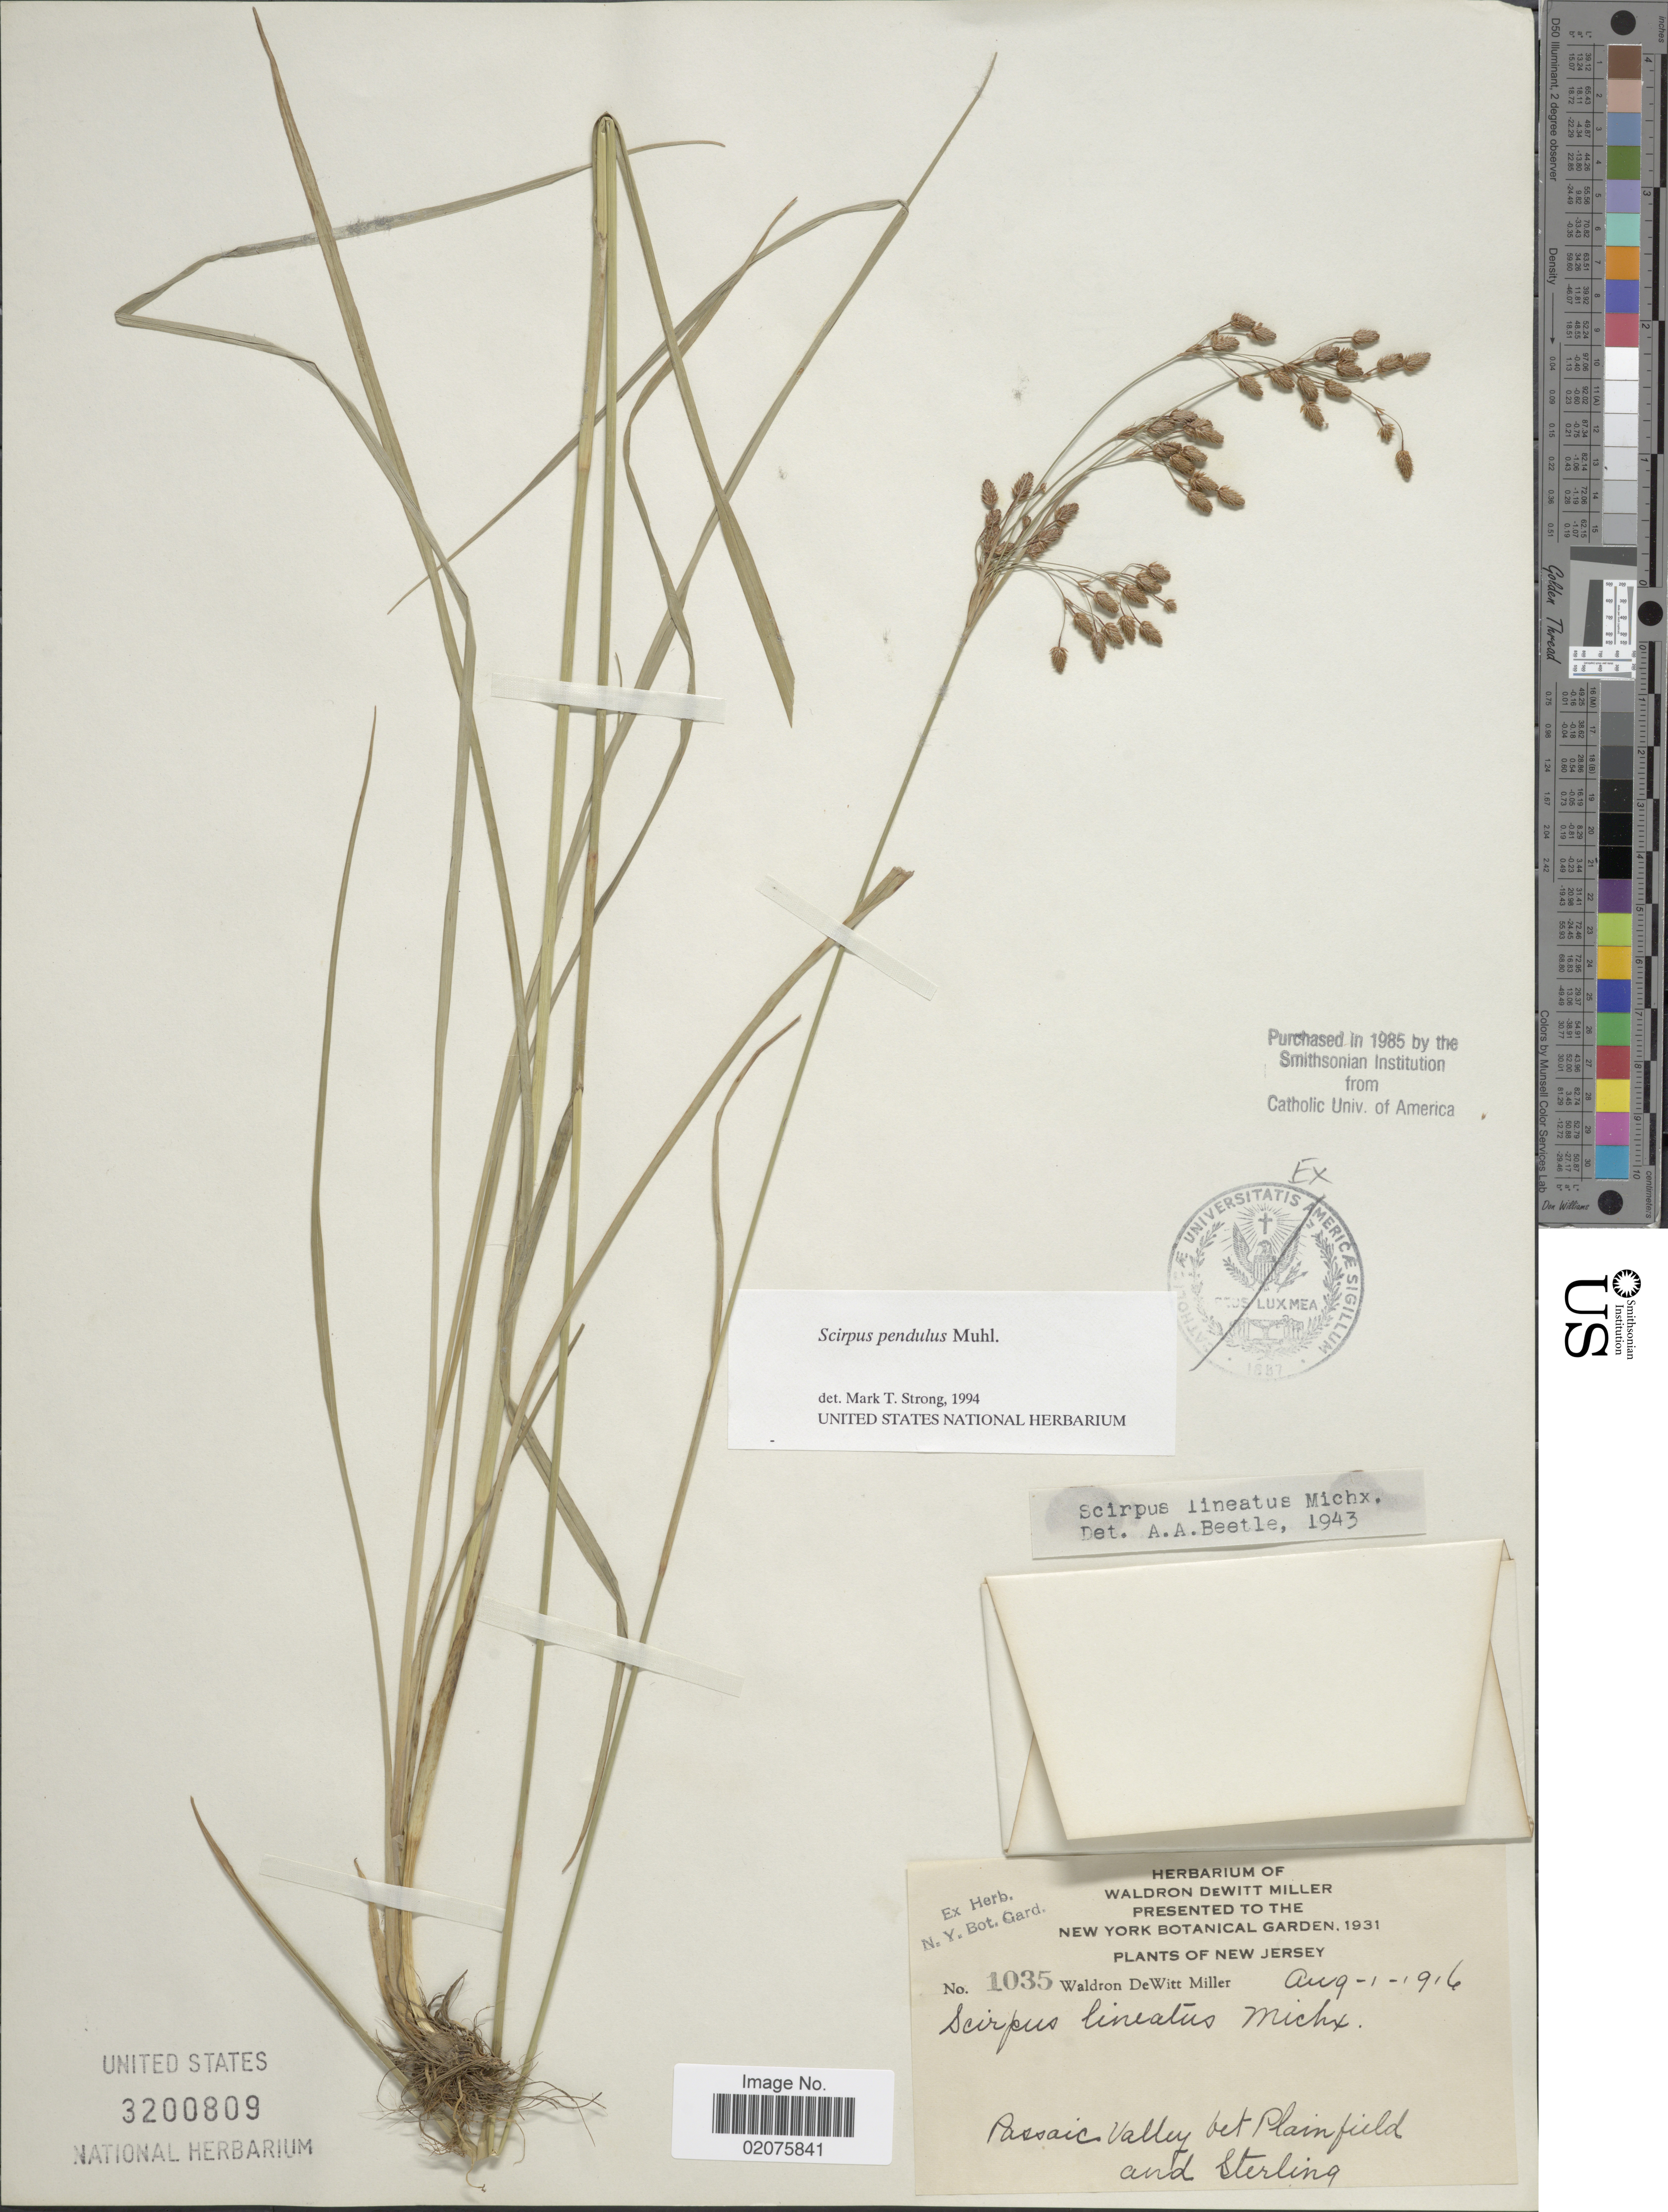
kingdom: Plantae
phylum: Tracheophyta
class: Liliopsida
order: Poales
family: Cyperaceae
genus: Scirpus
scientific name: Scirpus pendulus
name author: Muhl.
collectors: W. Miller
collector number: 1035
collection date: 1916-08-01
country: United States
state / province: New Jersey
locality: Passaic Valley bet Plainfield and Sterling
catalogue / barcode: US 3200809